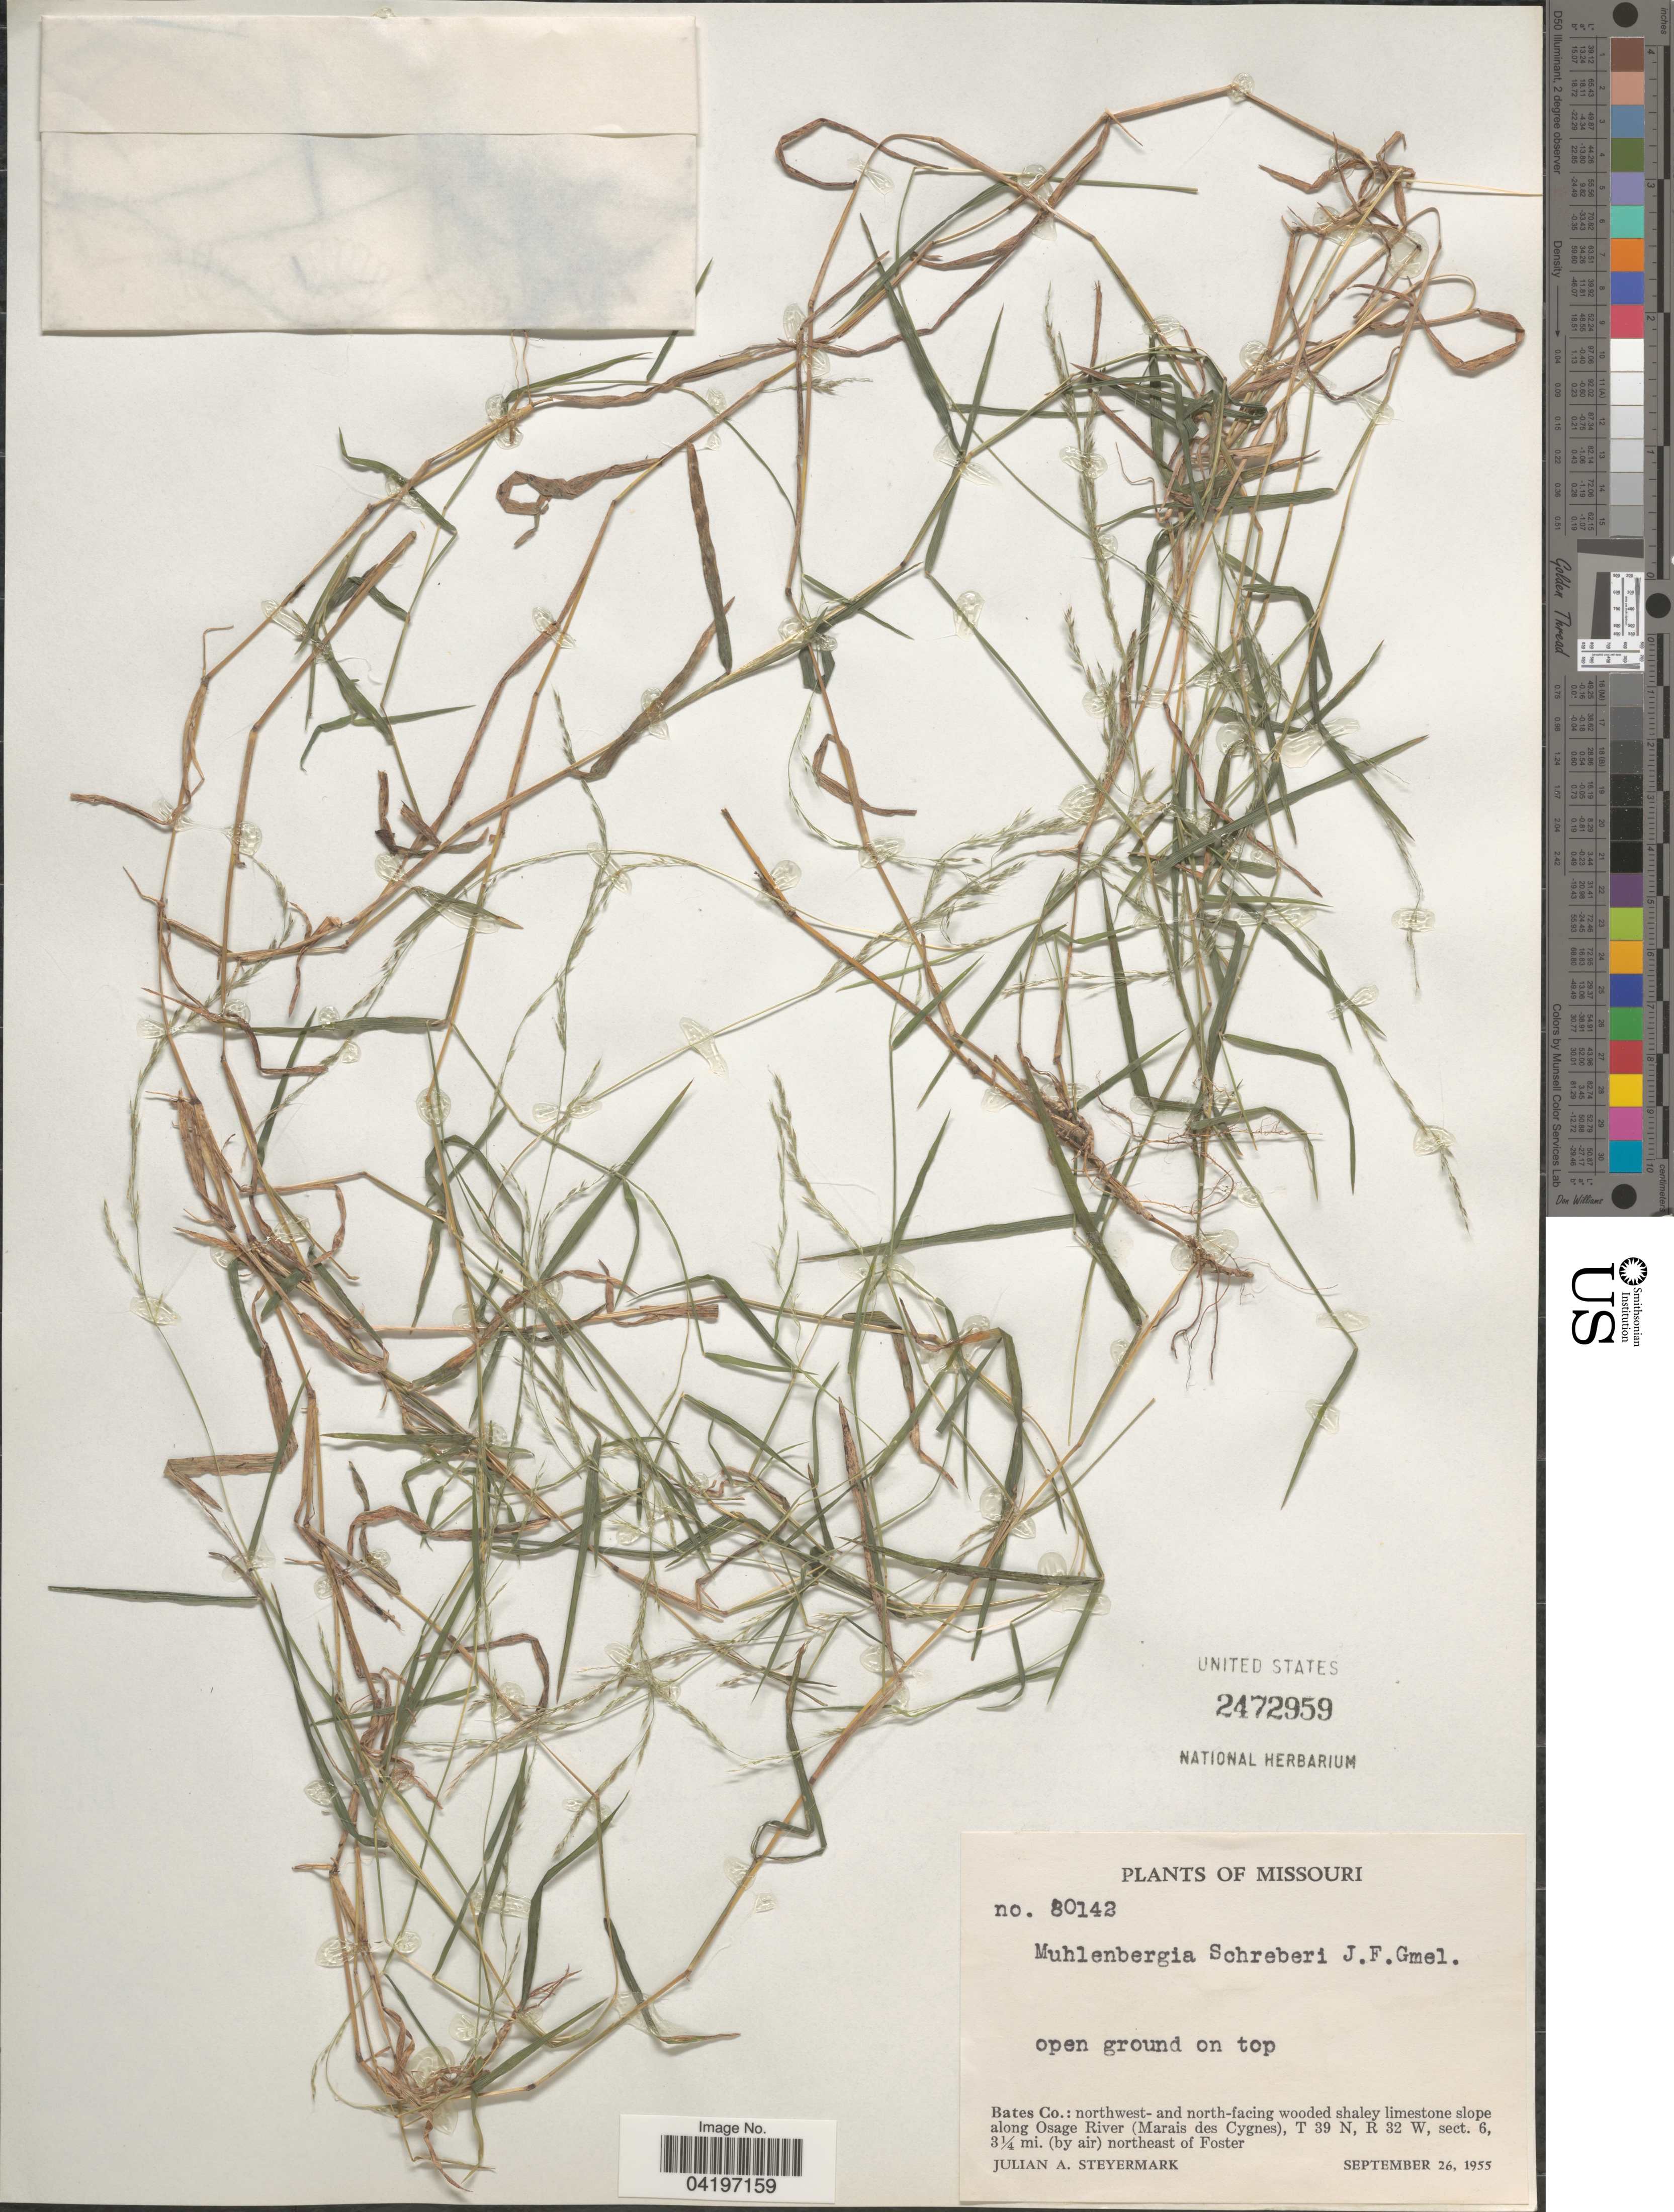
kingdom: Plantae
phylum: Tracheophyta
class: Liliopsida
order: Poales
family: Poaceae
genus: Muhlenbergia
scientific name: Muhlenbergia schreberi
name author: J.F. Gmel.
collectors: J. Steyermark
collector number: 80142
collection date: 1955-09-26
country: United States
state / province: Missouri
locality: Bates Co.: northwest- and north-facing wooded shaley limestone slope along Osage River (Marais des Cygnes), T 39 N, R 32 W, sect. 6, 3¼ mi. (by air) northeast of Foster.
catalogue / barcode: US 2472959